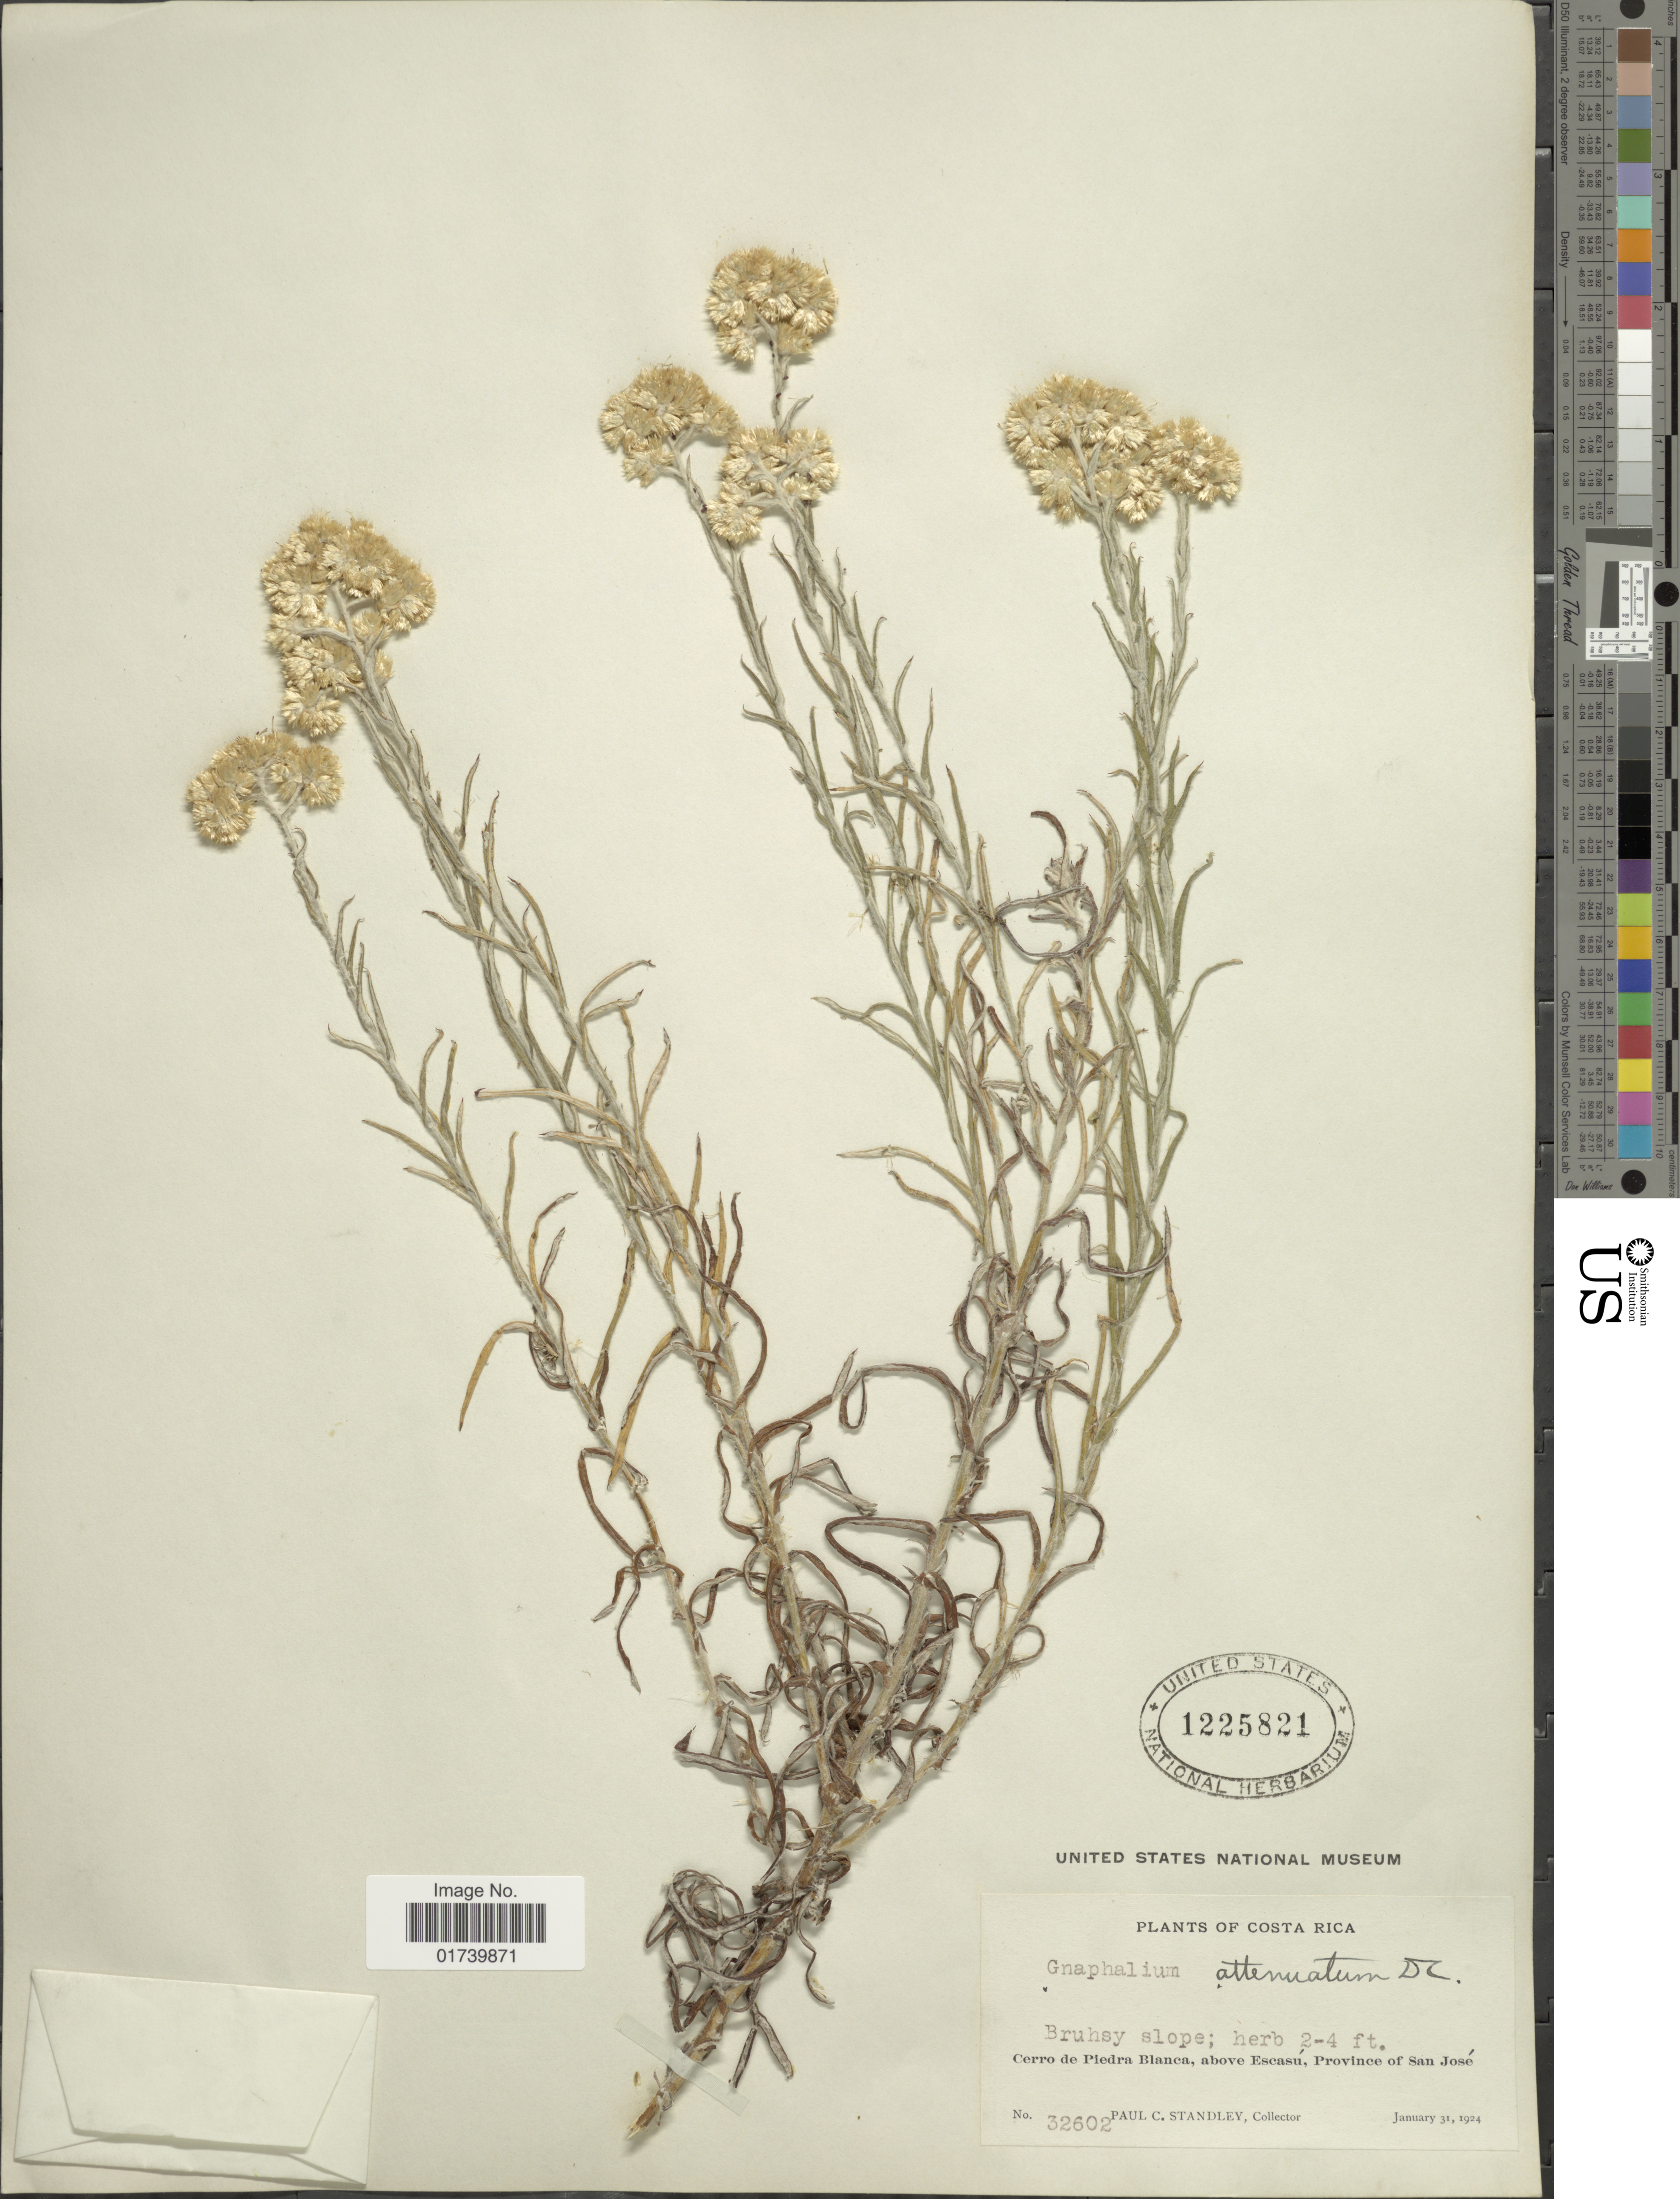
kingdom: Plantae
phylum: Tracheophyta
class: Magnoliopsida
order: Asterales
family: Asteraceae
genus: Pseudognaphalium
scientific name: Pseudognaphalium pruskii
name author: G.L. Nesom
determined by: Nesom, Guy L.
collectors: P. C. Standley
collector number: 32602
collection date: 1924-01-31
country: Costa Rica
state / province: San José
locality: Cerro de Piedra Blanca, above Escasu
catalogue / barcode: US 1225821